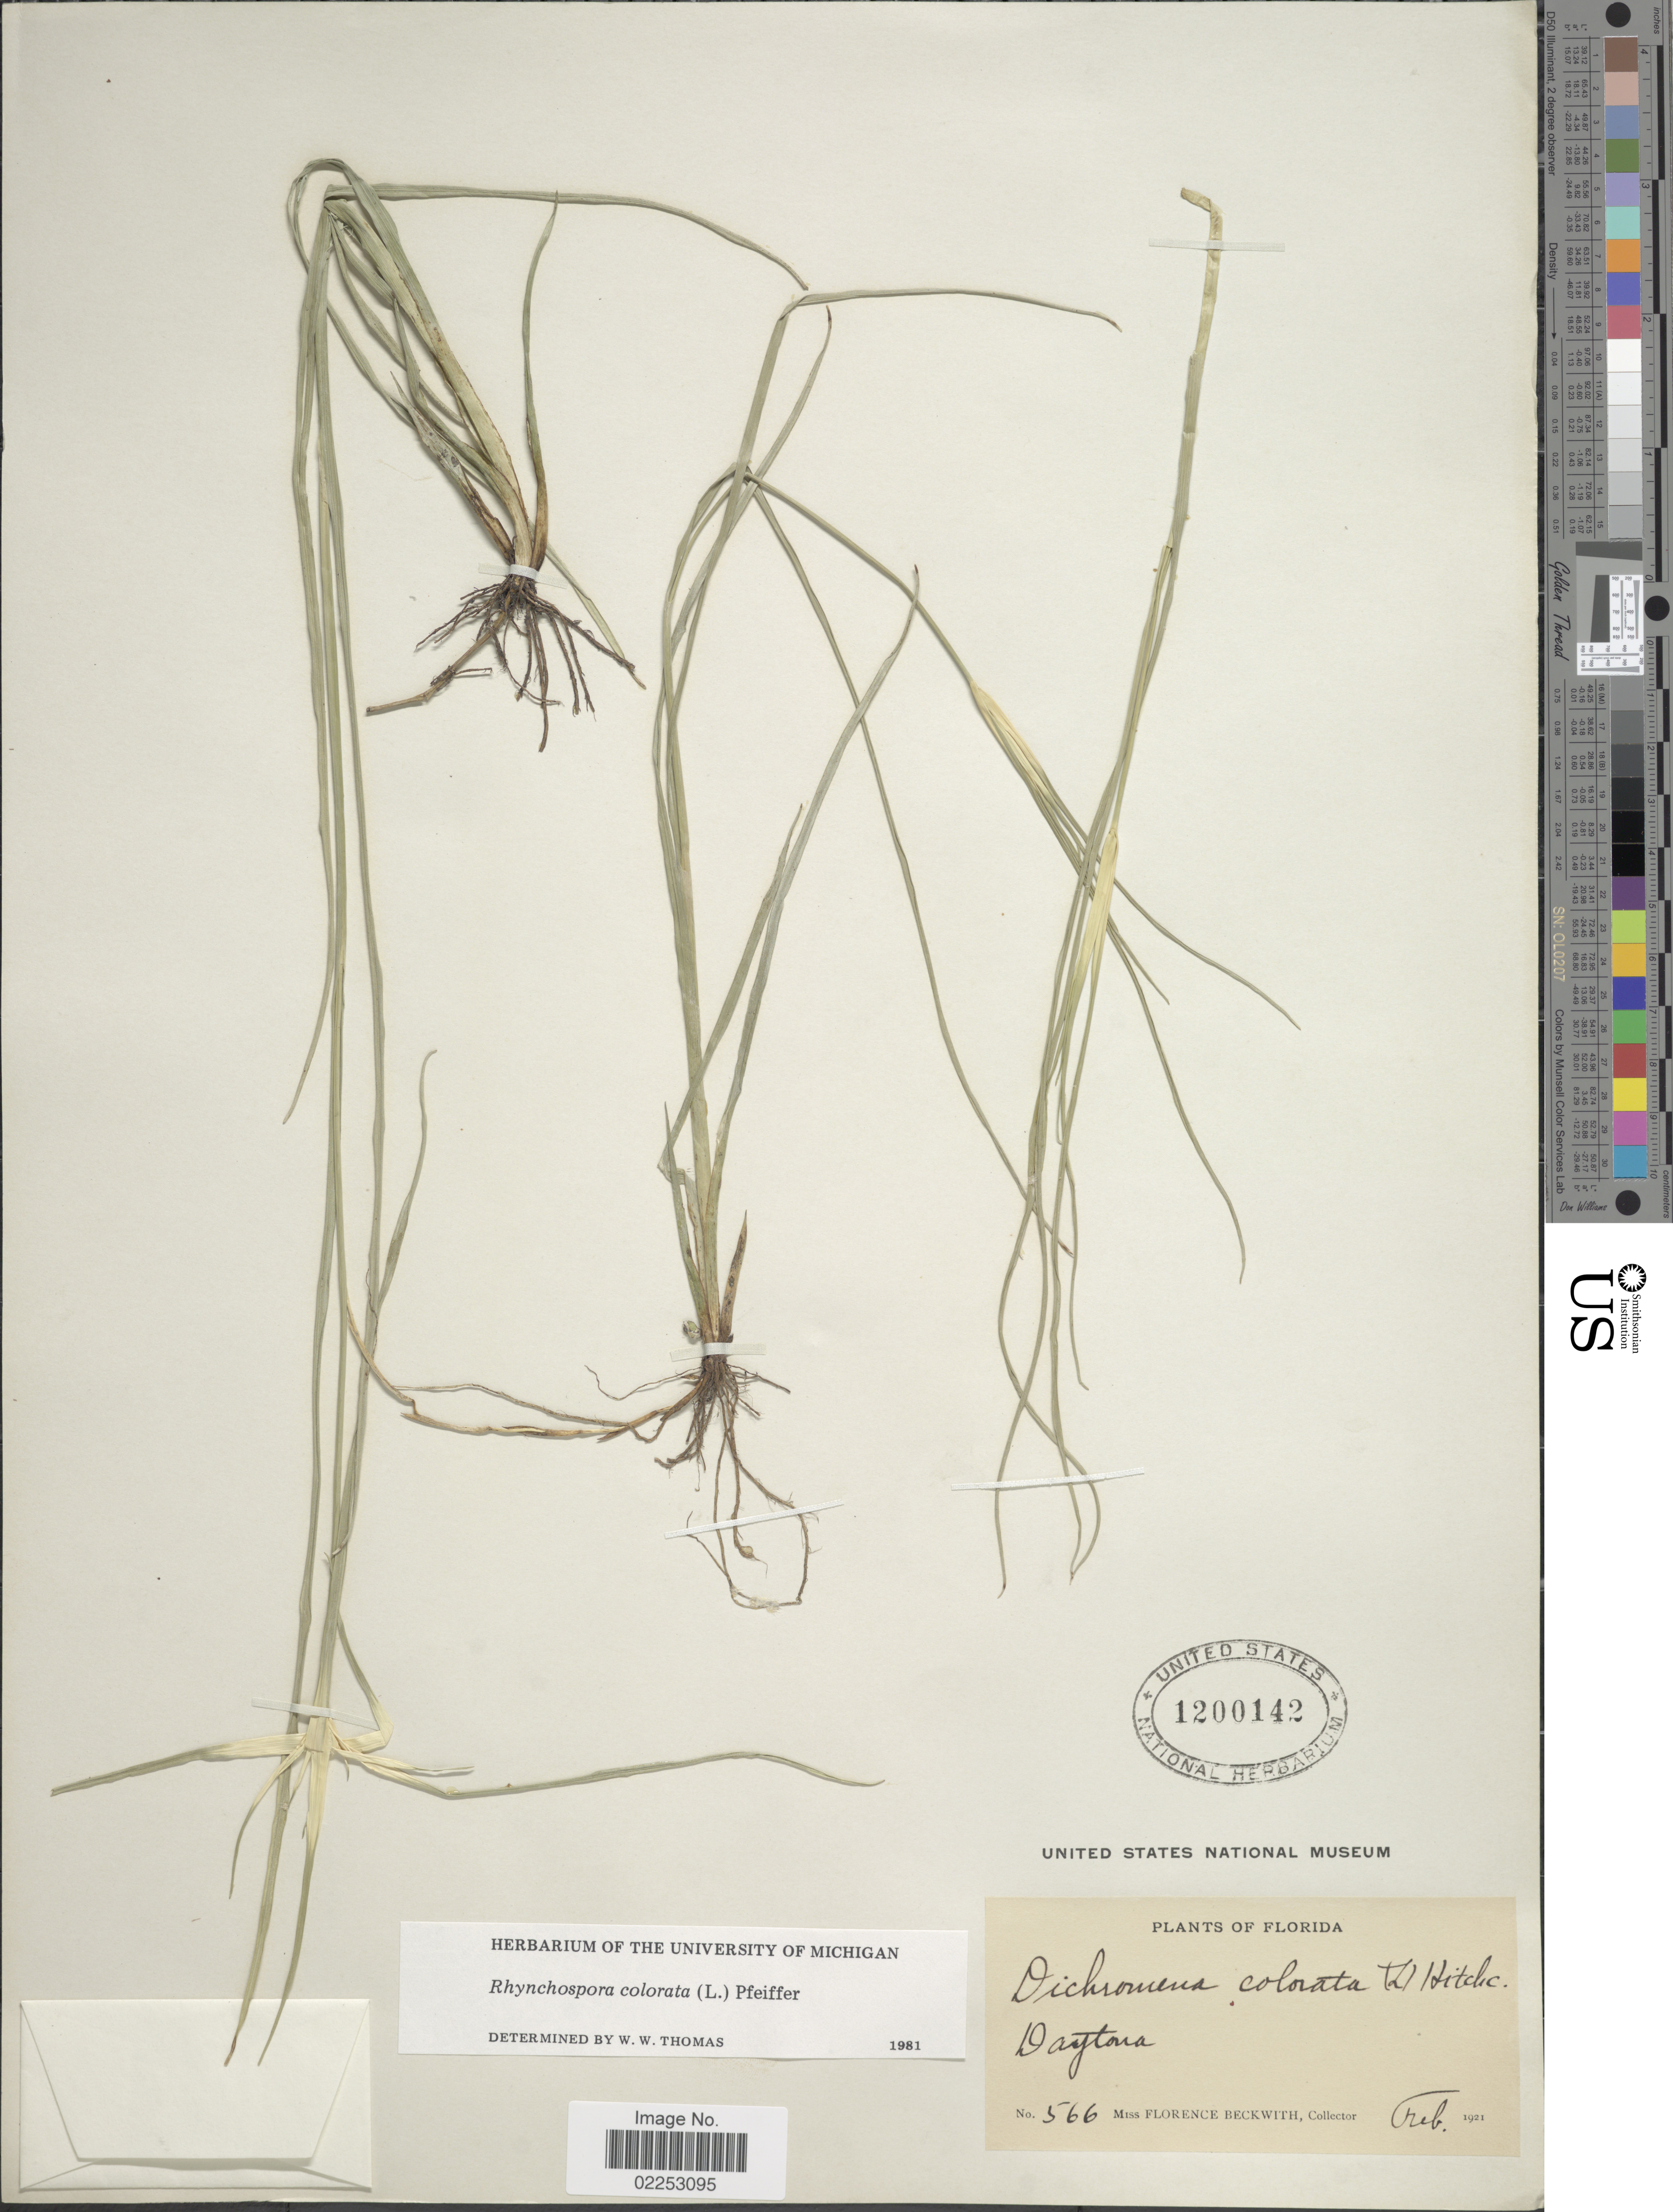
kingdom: Plantae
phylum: Tracheophyta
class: Liliopsida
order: Poales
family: Cyperaceae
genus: Rhynchospora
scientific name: Rhynchospora colorata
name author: (L.) H. Pfeiff.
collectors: F. Beckwith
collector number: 566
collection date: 1921-02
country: United States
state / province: Florida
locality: Daytona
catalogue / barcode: US 1200142